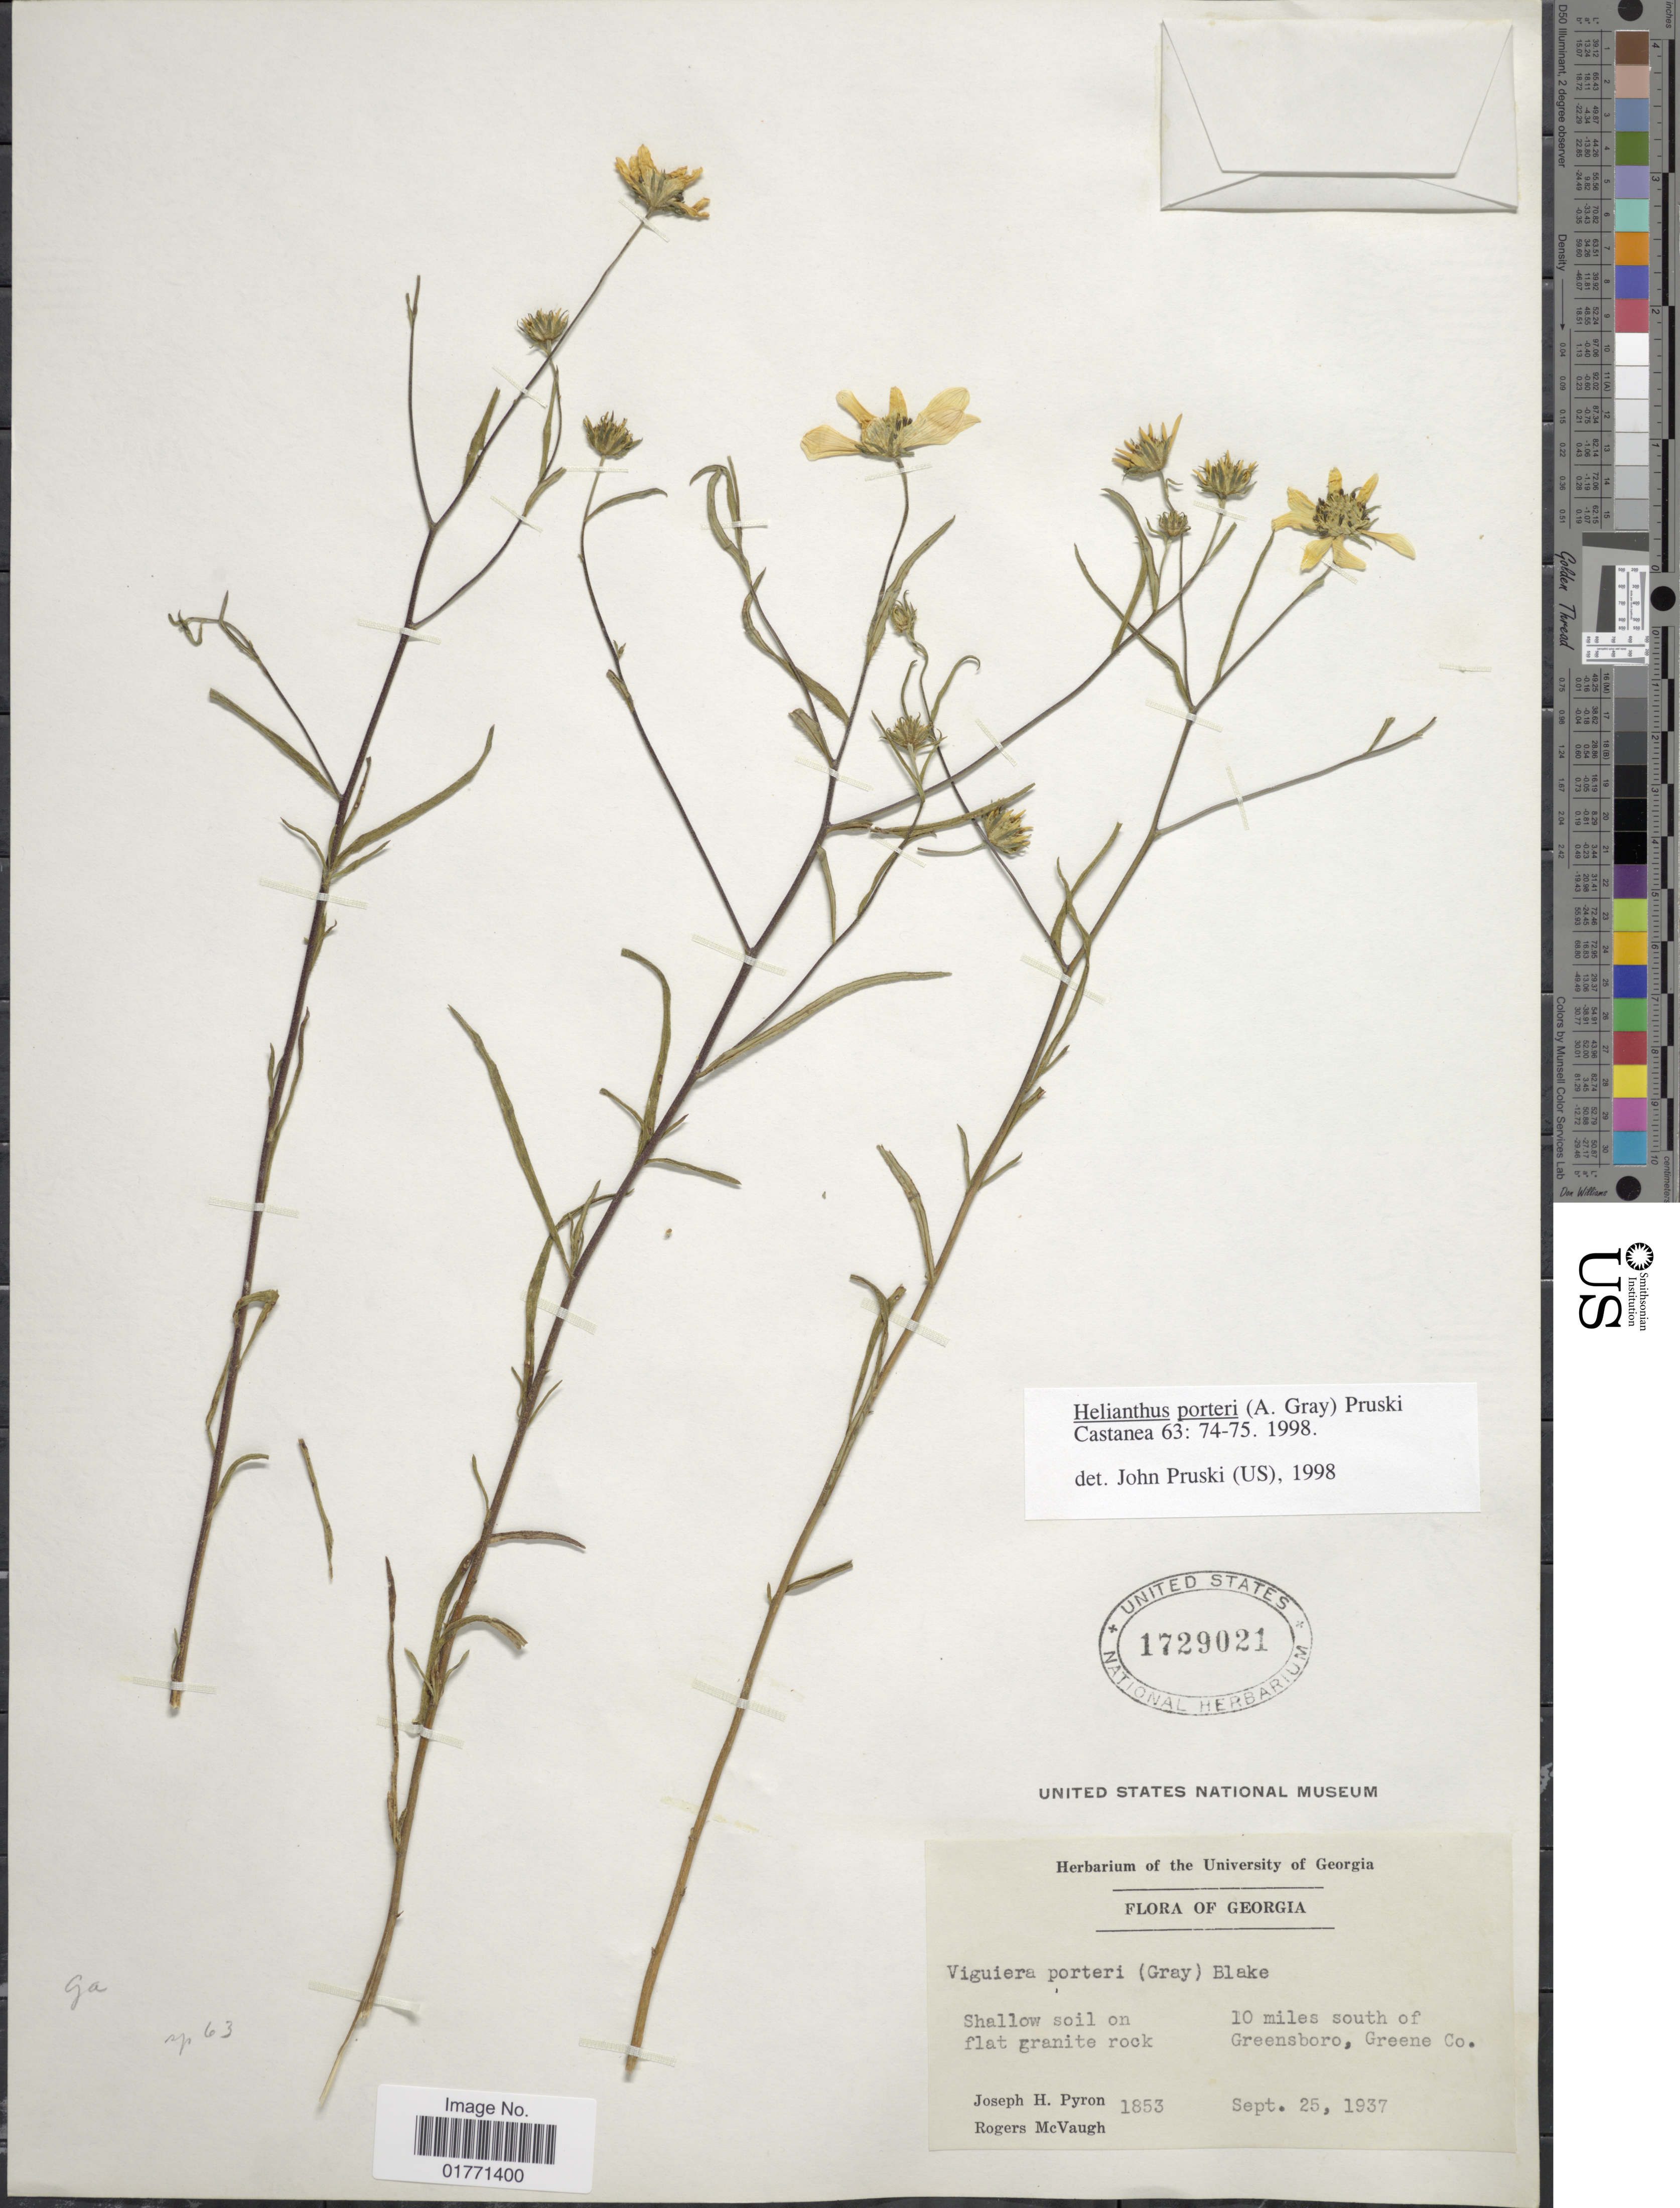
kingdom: Plantae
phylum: Tracheophyta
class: Magnoliopsida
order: Asterales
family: Asteraceae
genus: Helianthus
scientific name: Helianthus porteri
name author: (A. Gray) Pruski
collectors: J. H. Pyron & R. McVaugh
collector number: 1853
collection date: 1937-09-25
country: United States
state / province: Georgia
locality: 10 miles south of Queensboro, Greene Co.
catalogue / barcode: US 1729021